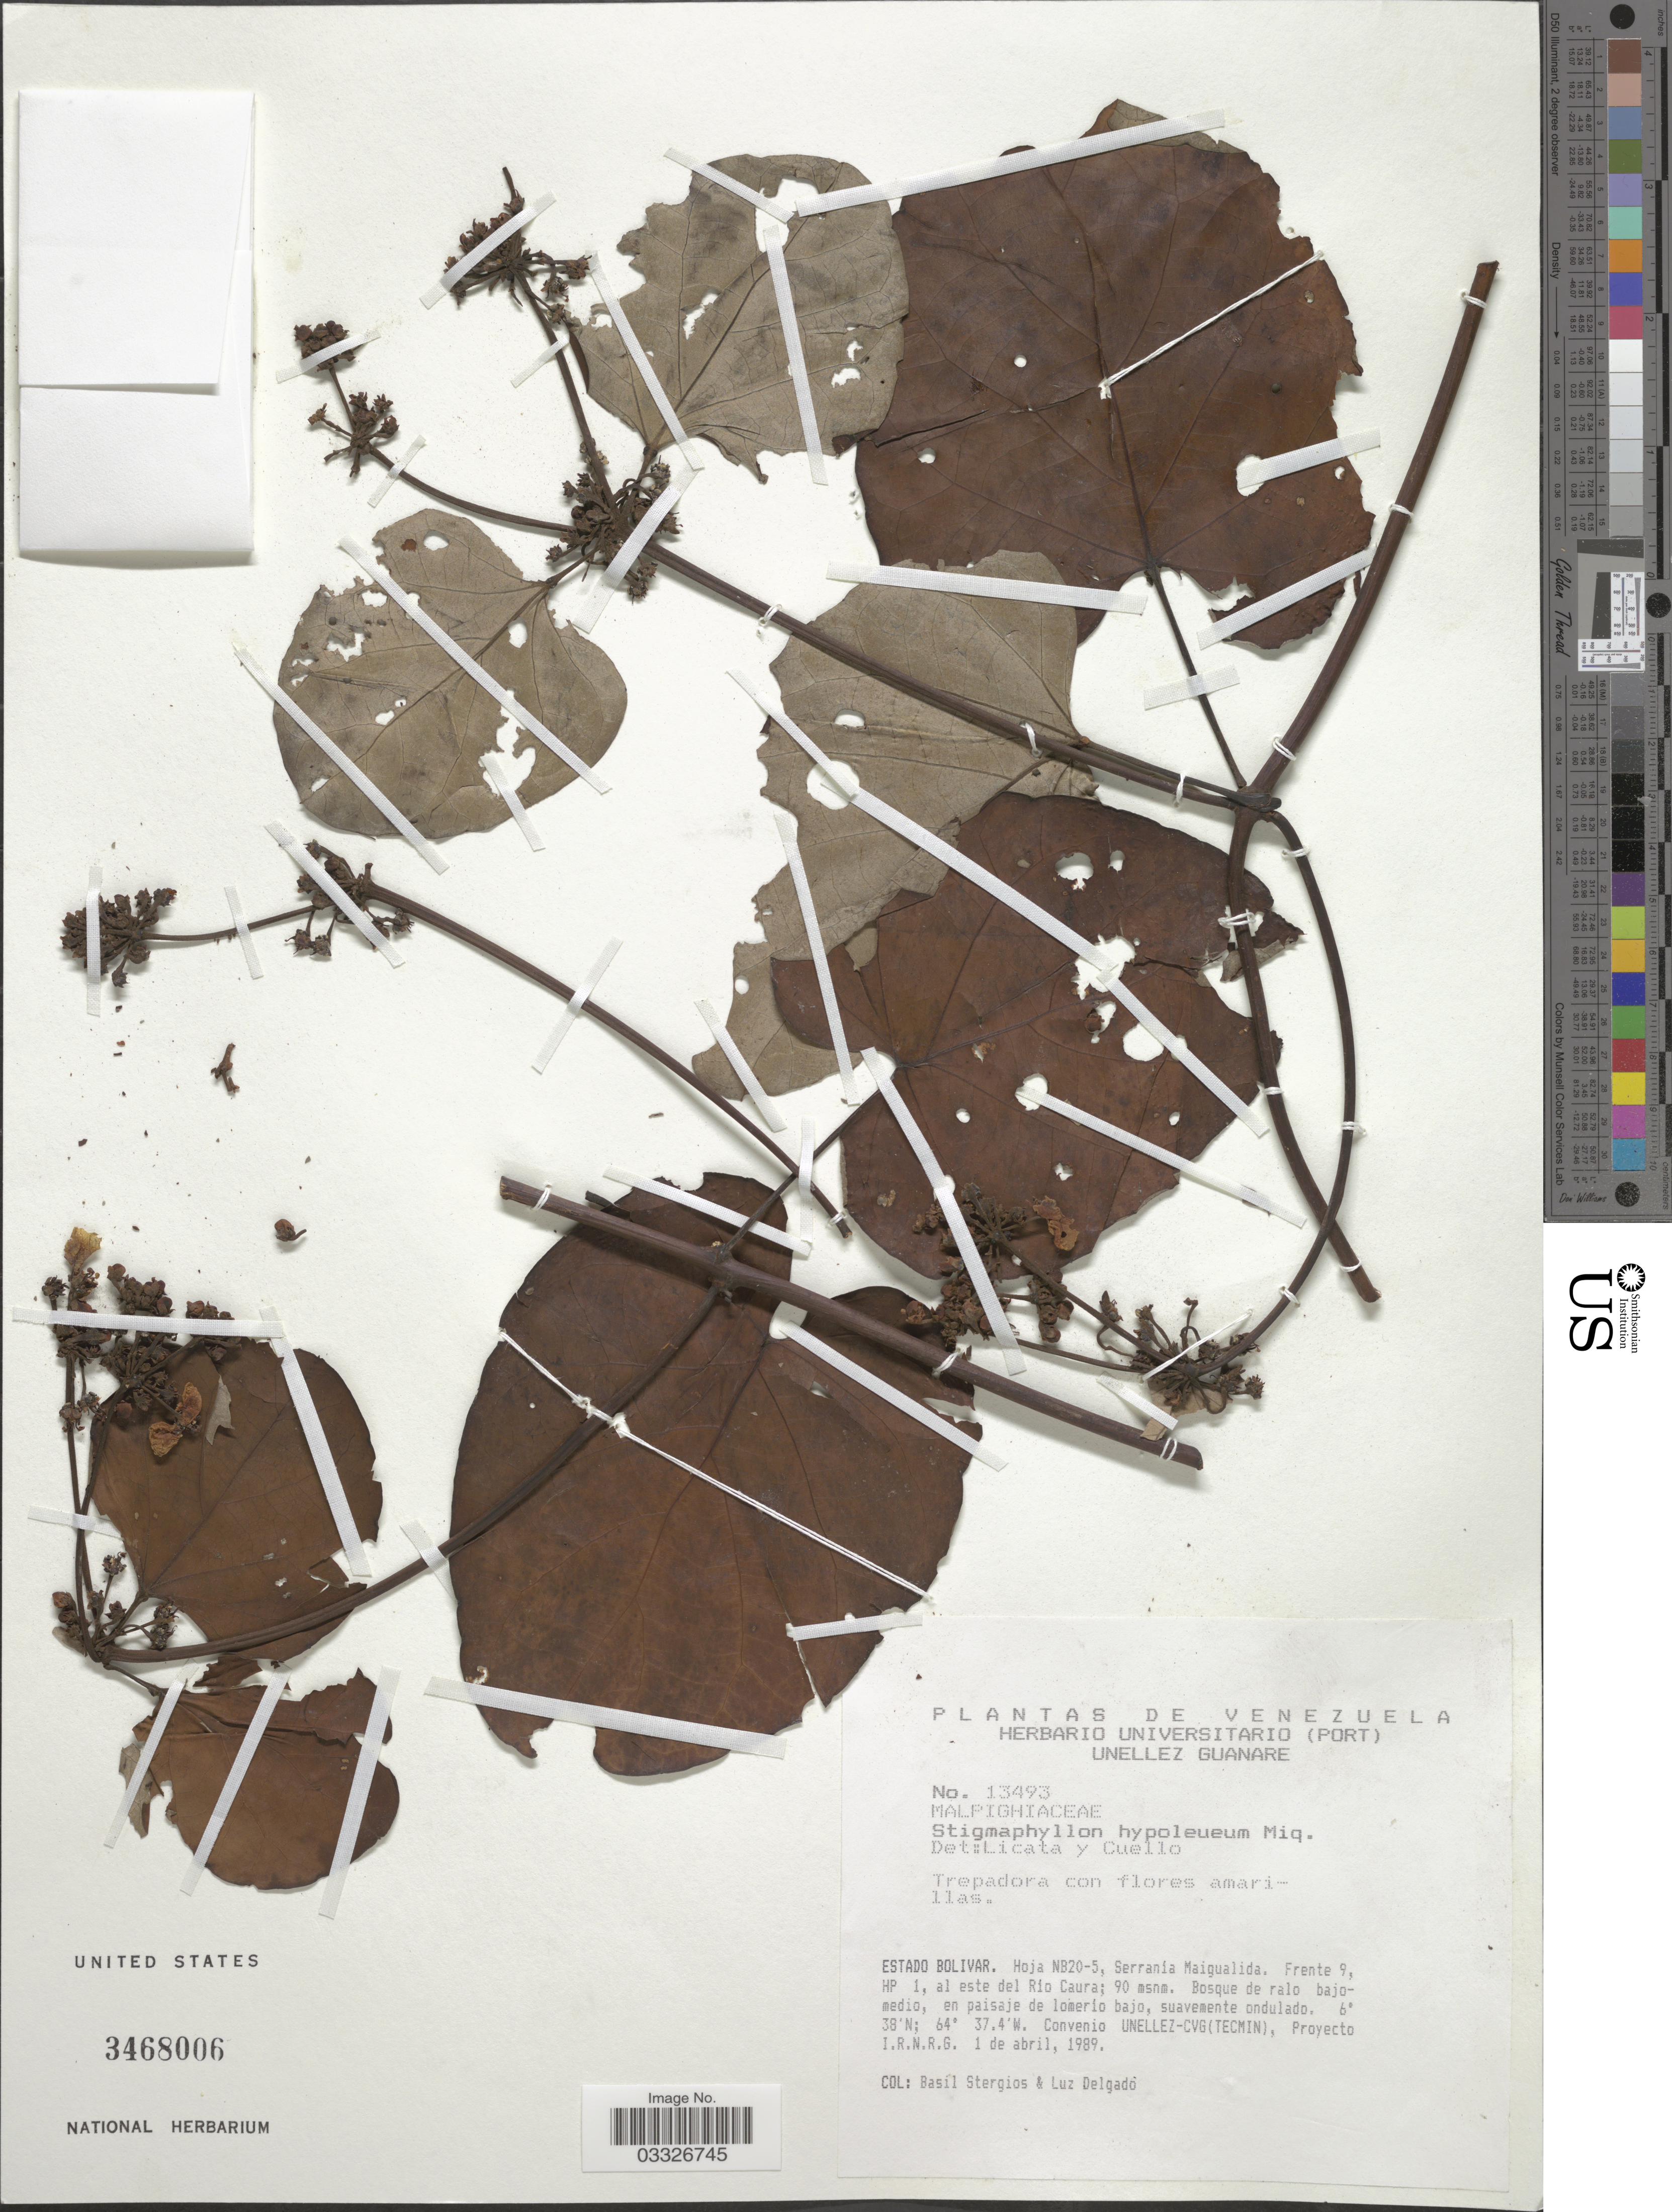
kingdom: Plantae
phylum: Tracheophyta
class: Magnoliopsida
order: Malpighiales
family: Malpighiaceae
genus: Stigmaphyllon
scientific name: Stigmaphyllon hypoleucum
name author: Miq.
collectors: B. G. Stergios & L. Delgado V.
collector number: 13493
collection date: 1989-04-01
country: Venezuela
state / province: Bolivar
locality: Serrania Maigualida, E del río Caura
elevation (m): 90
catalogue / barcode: US 3468006